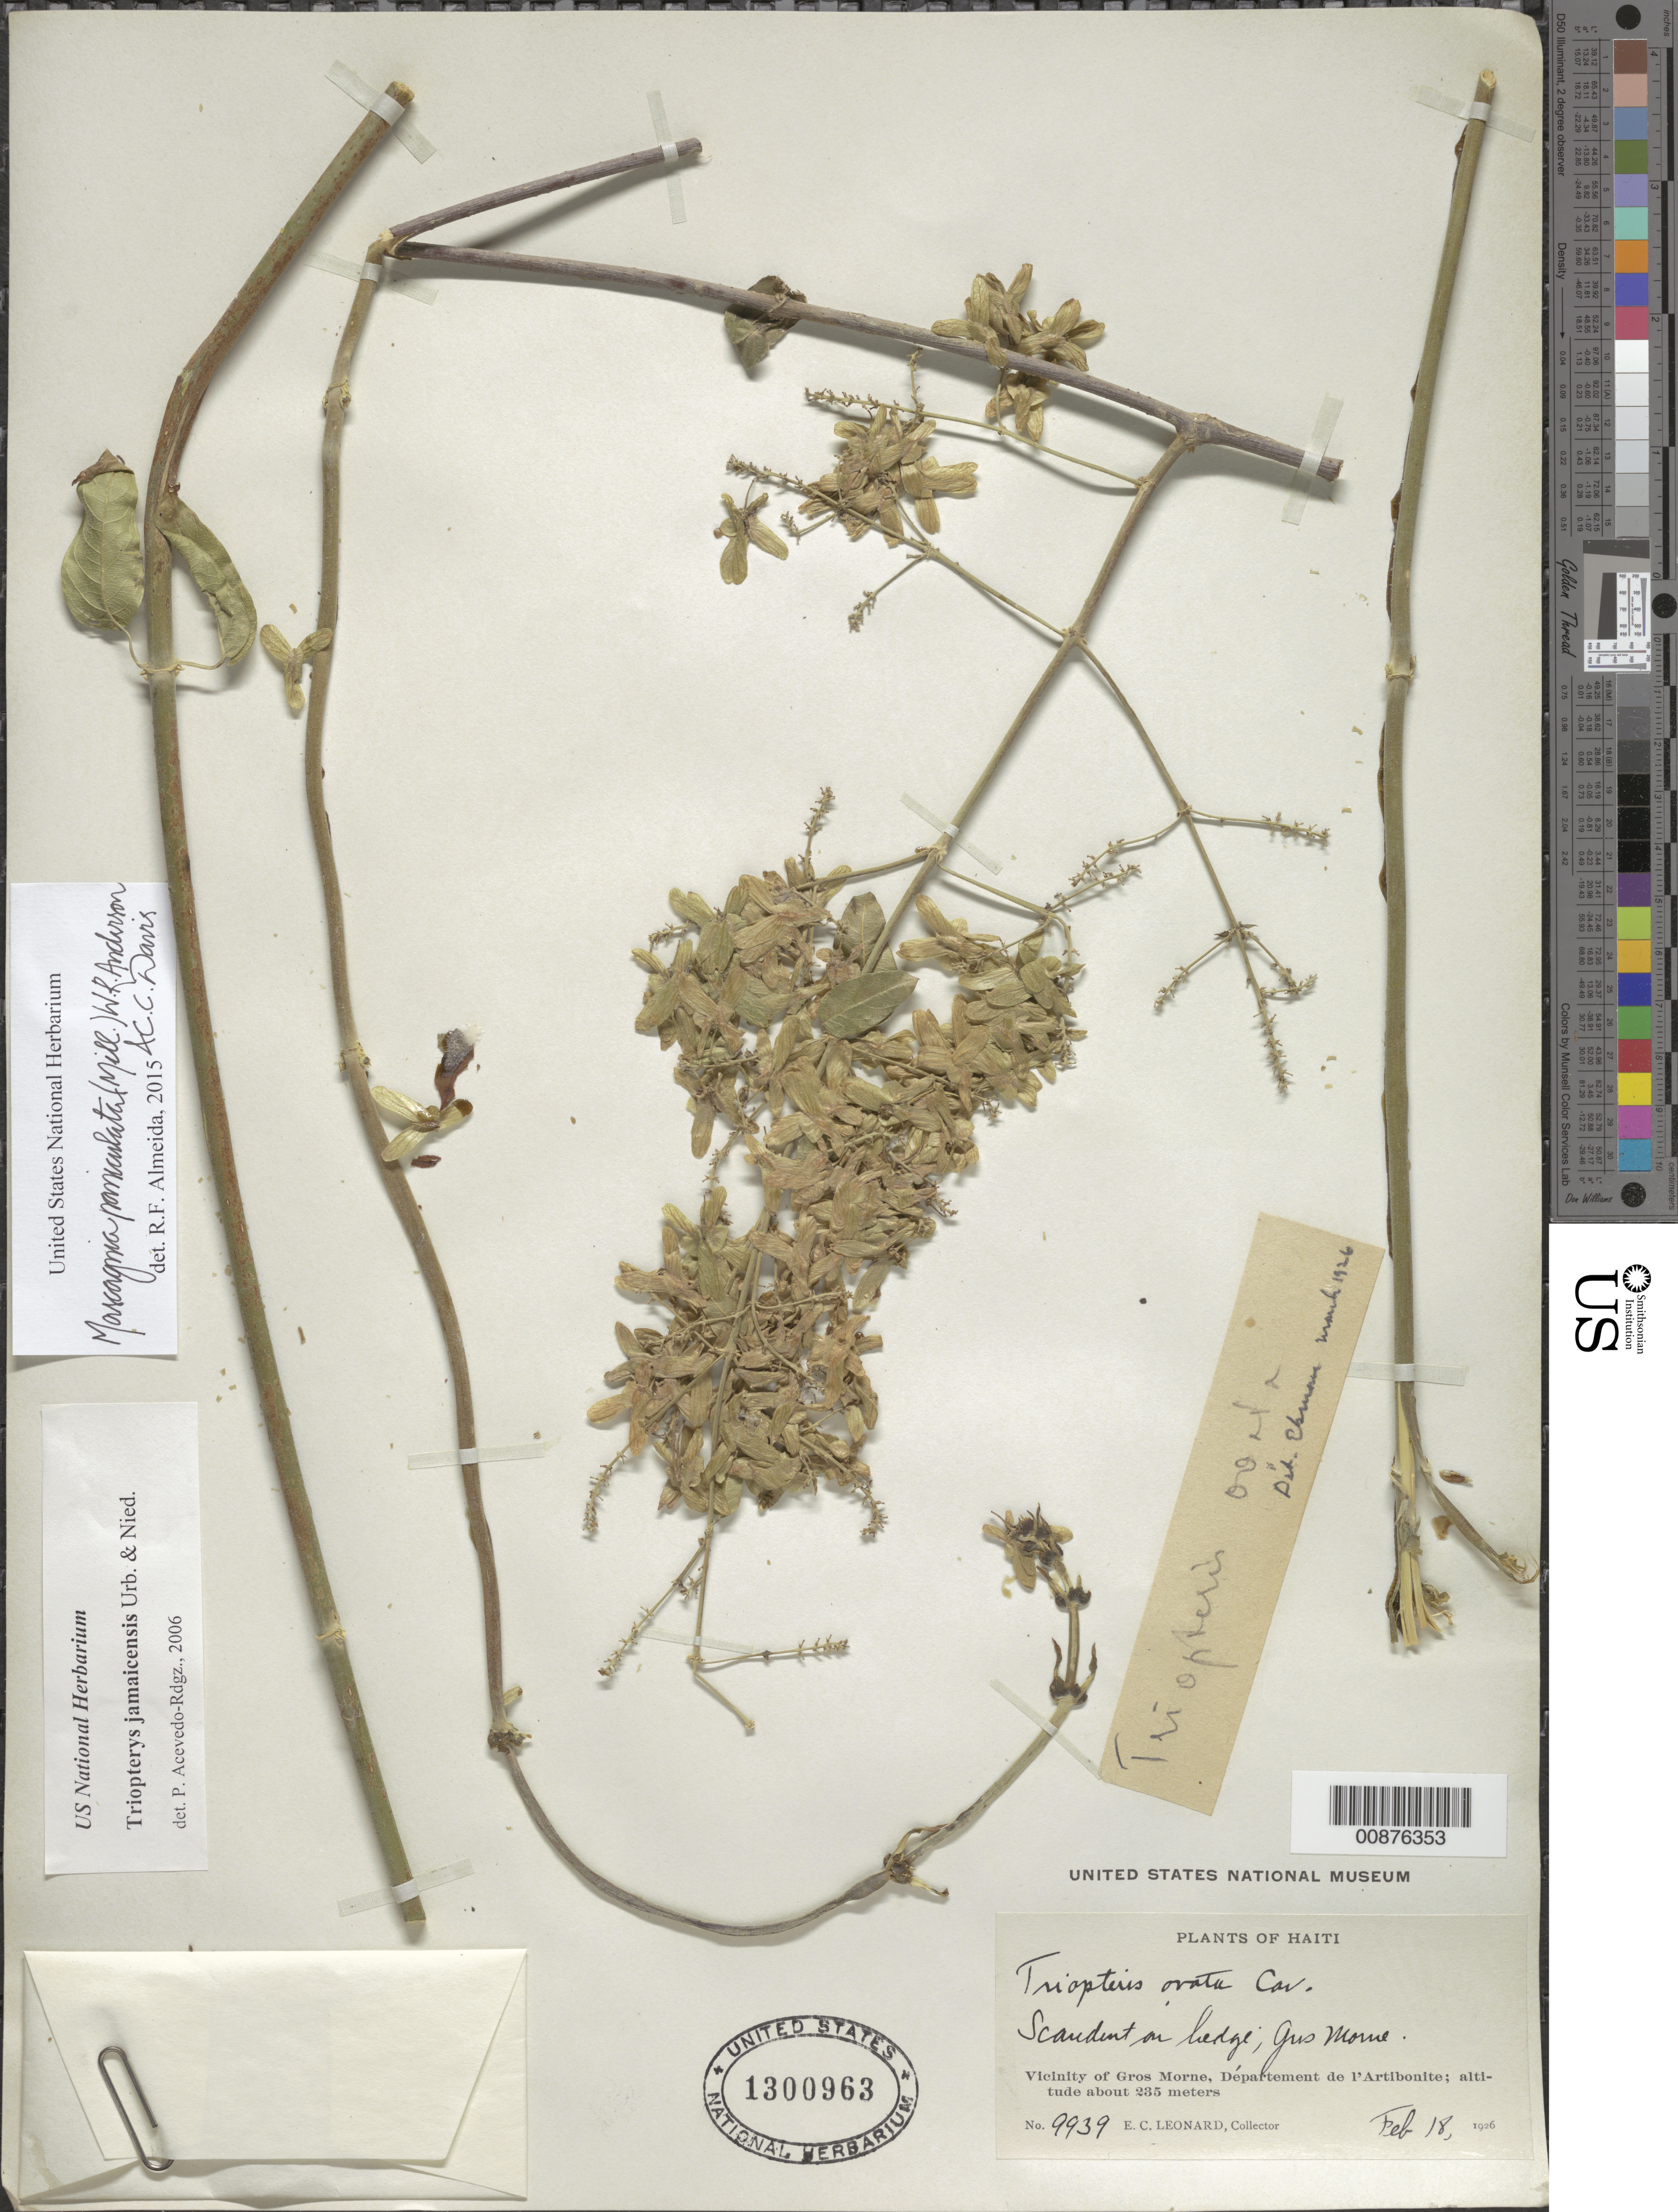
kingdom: Plantae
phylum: Tracheophyta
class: Magnoliopsida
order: Malpighiales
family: Malpighiaceae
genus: Mascagnia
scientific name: Mascagnia paniculata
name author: (Mill.) W.R. Anderson & C. Davis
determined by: De Almeida, R. F., (HUEFS), Universidade Estadual de Feira de Santana (BRAZIL)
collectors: E. C. Leonard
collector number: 9939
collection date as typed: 18 Feb 1926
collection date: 1926-02-18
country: Haiti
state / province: Artibonite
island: Hispaniola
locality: Vicinity of Gros Morne, town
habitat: On hedge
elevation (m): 235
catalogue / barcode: US 1300963